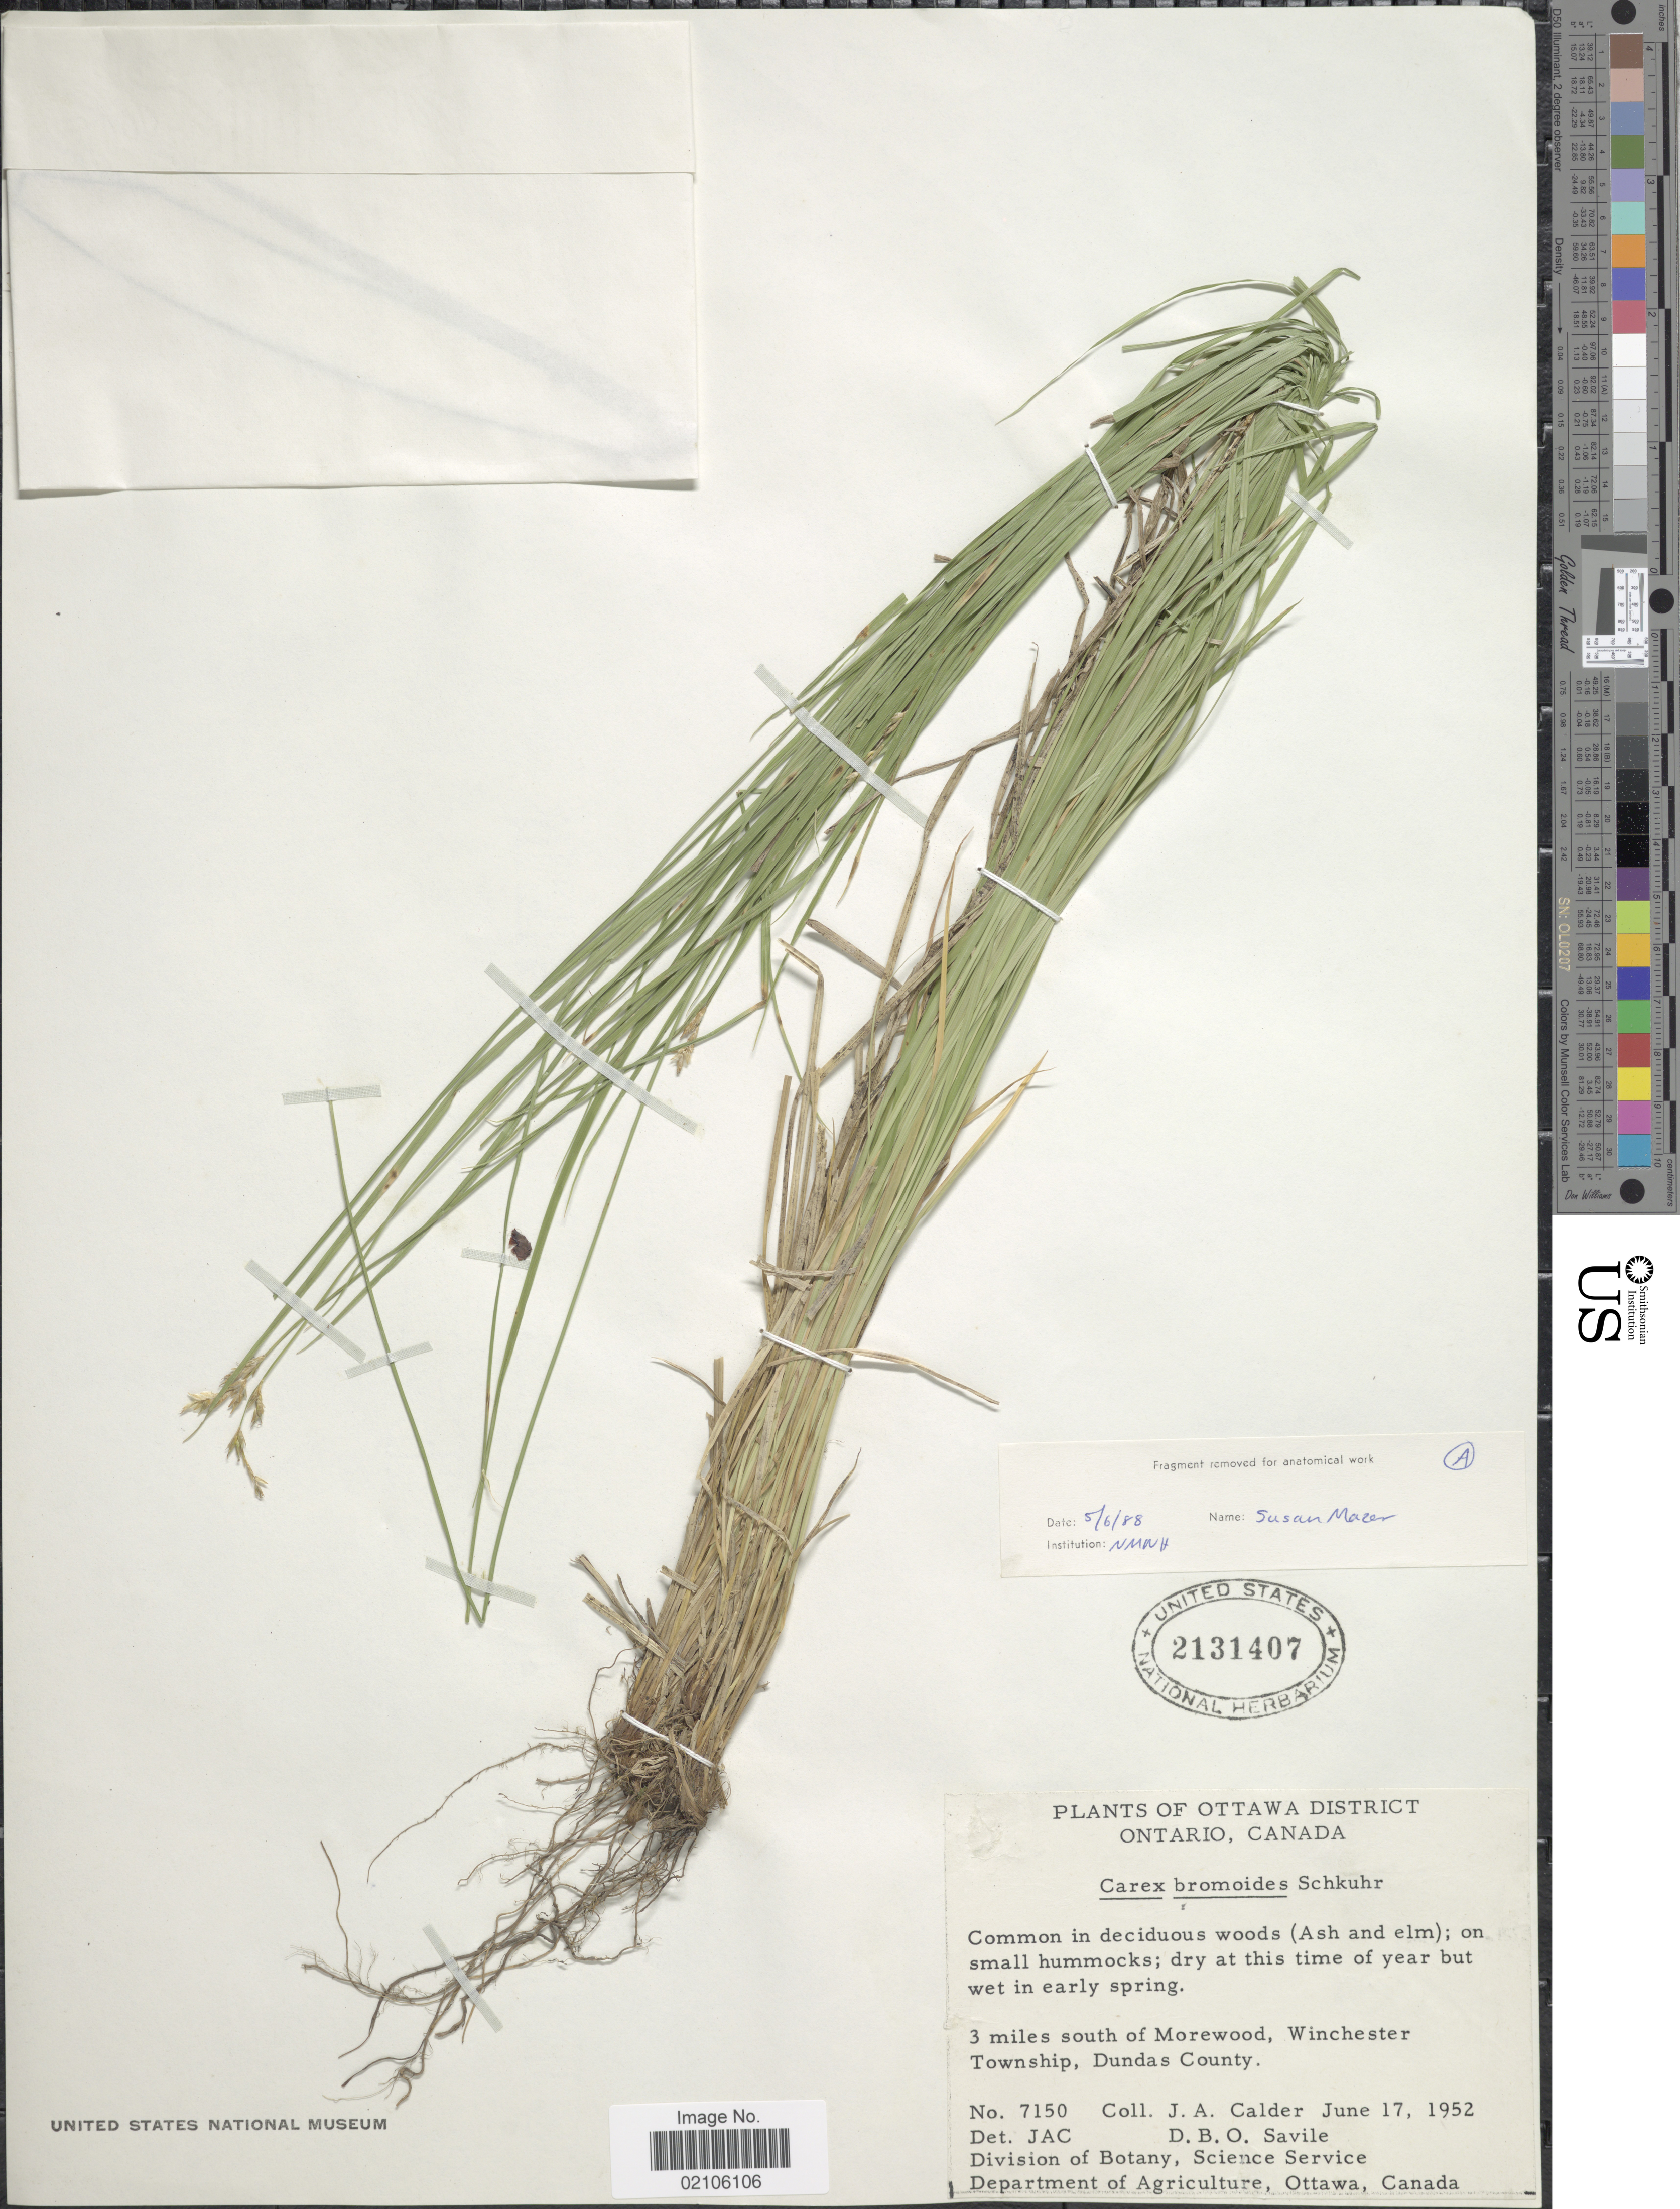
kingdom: Plantae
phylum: Tracheophyta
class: Liliopsida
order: Poales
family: Cyperaceae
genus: Carex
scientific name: Carex bromoides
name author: Willd.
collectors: J. A. Calder & D. Savile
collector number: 7150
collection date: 1952-06-17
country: Canada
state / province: Ontario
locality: Ottawa District, 3 miles south of Morewood, Winchester Township, Dundas County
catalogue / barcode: US 2131407